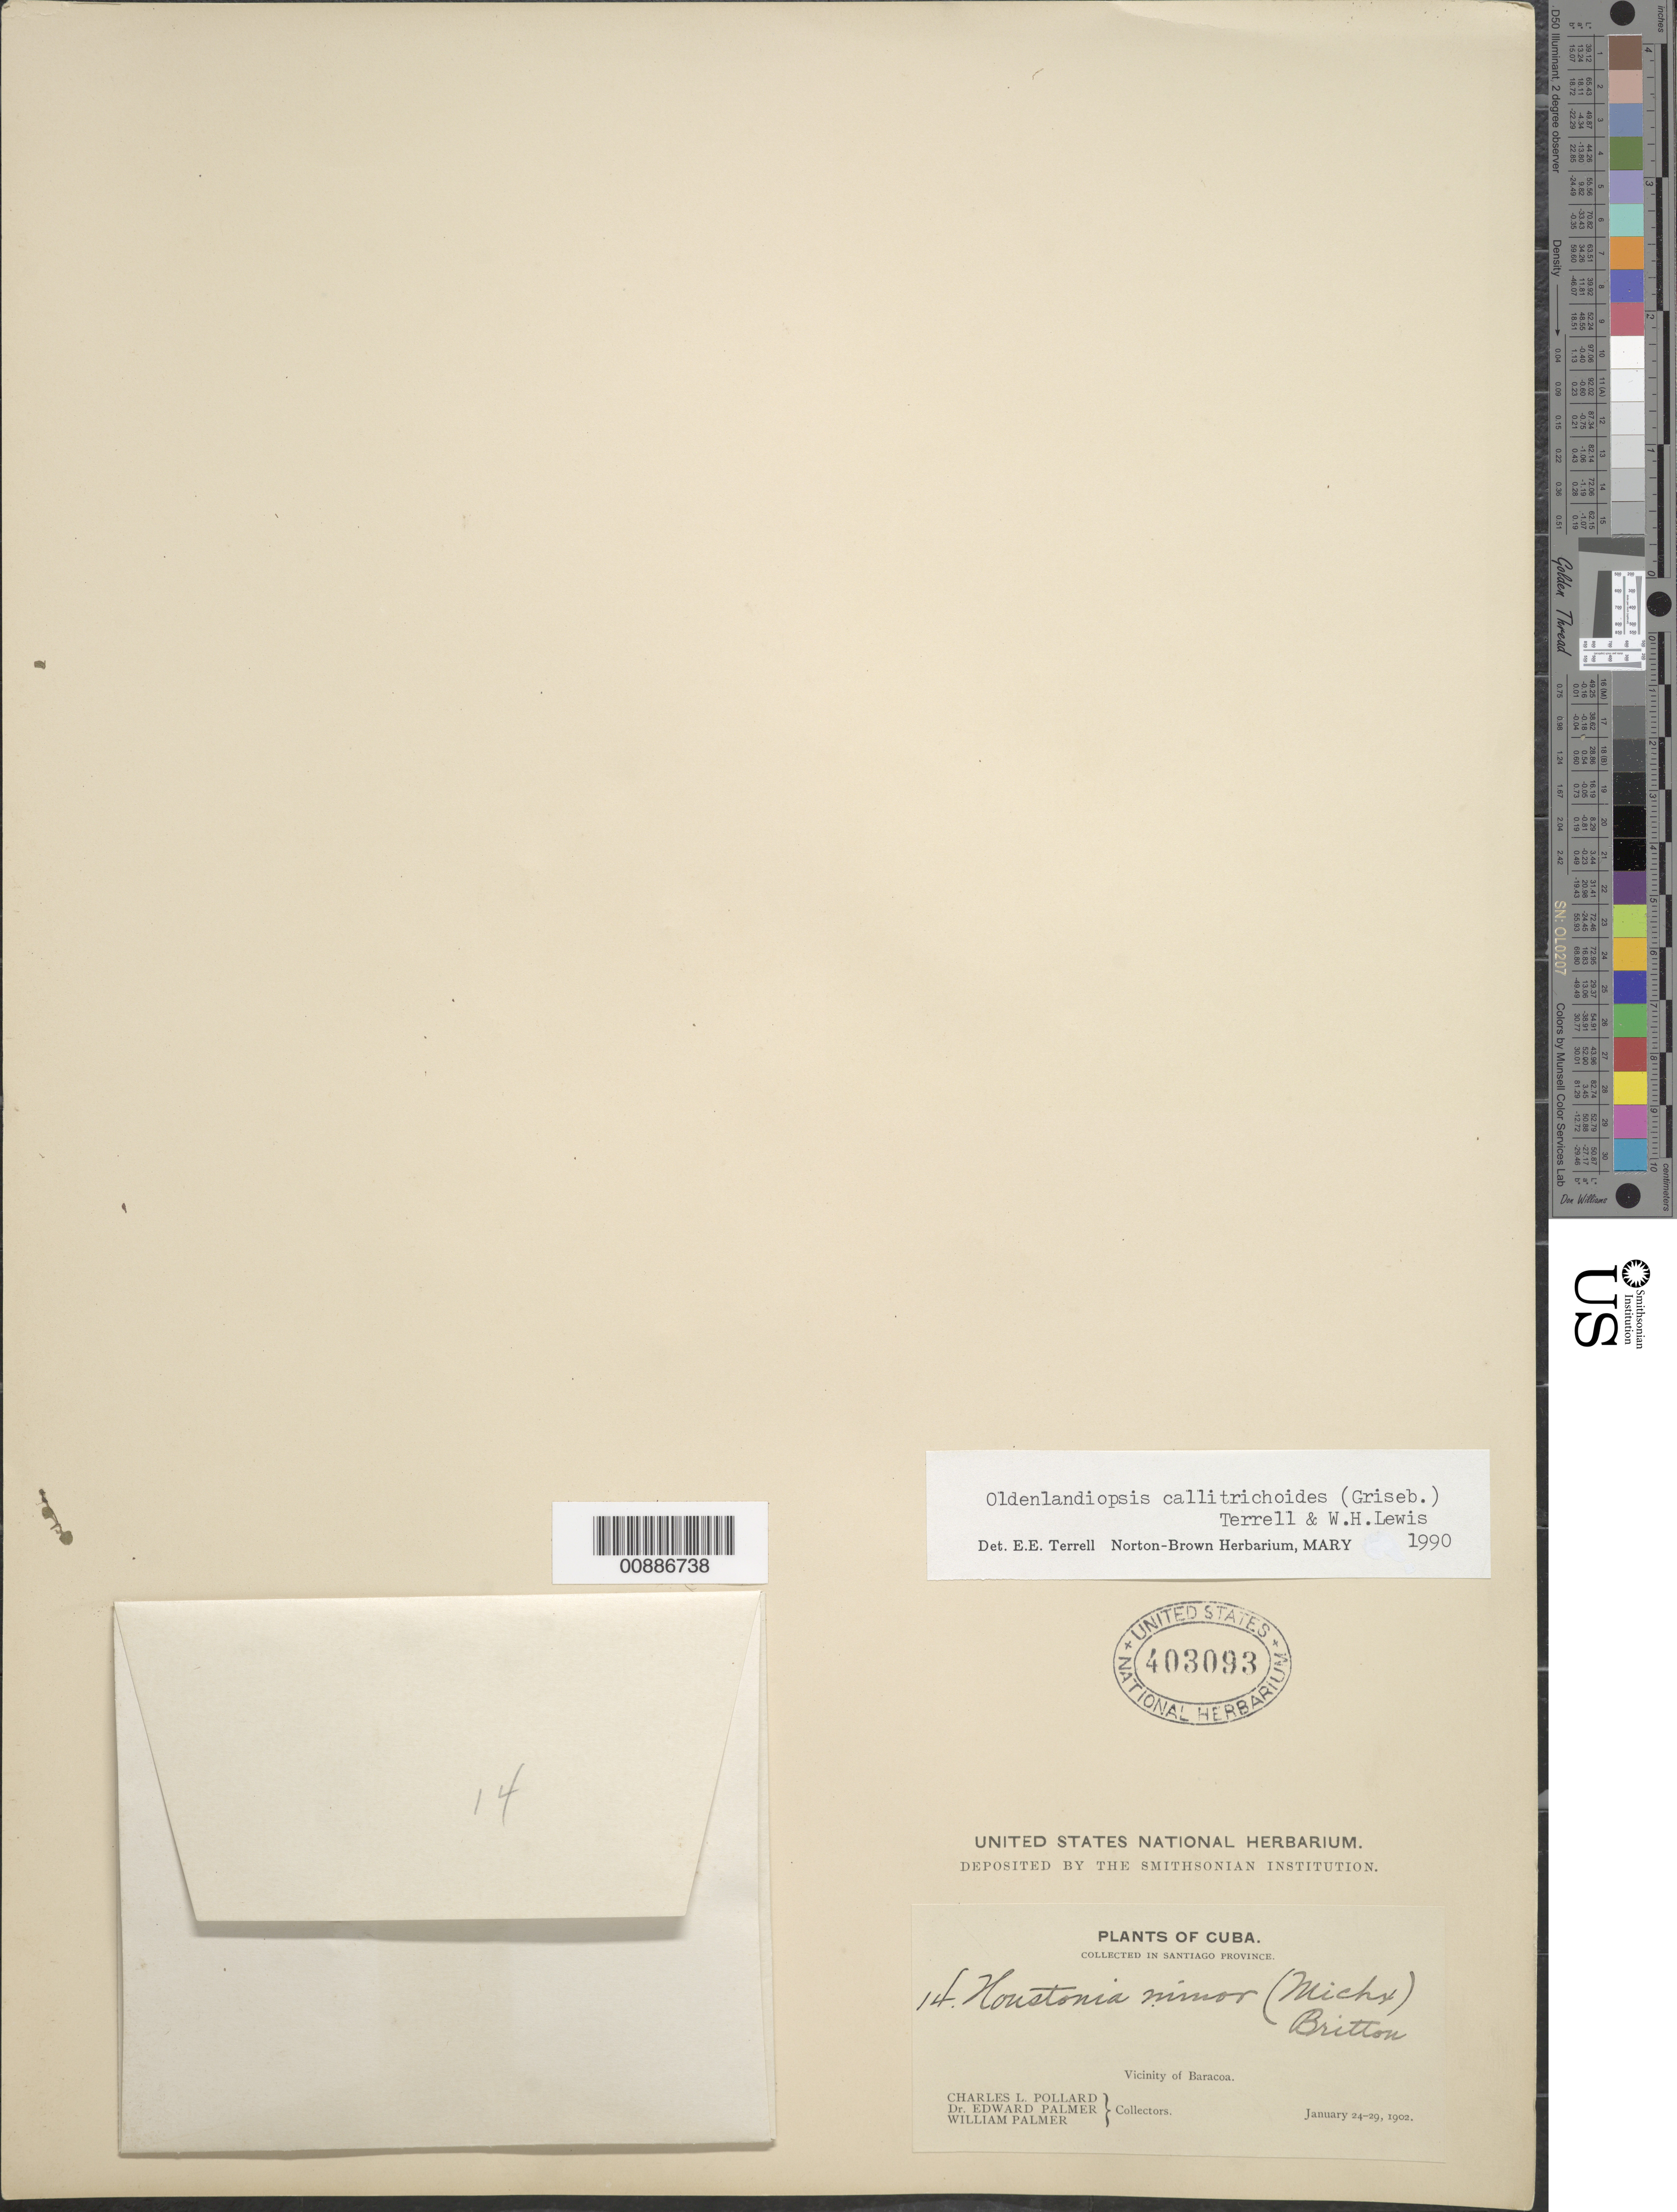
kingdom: Plantae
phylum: Tracheophyta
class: Magnoliopsida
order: Gentianales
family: Rubiaceae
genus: Oldenlandiopsis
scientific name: Oldenlandiopsis callitrichoides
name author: (Griseb.) Terrell & W.H. Lewis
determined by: Terrell, E. E.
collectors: C. L. Pollard, E. Palmer & W. Palmer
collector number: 14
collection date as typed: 24 Jan 1902 to 29 Jan 1902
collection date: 1902-01-24/1902-01-29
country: Cuba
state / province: Oriente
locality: Vicinity of Baracoa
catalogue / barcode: US 403093